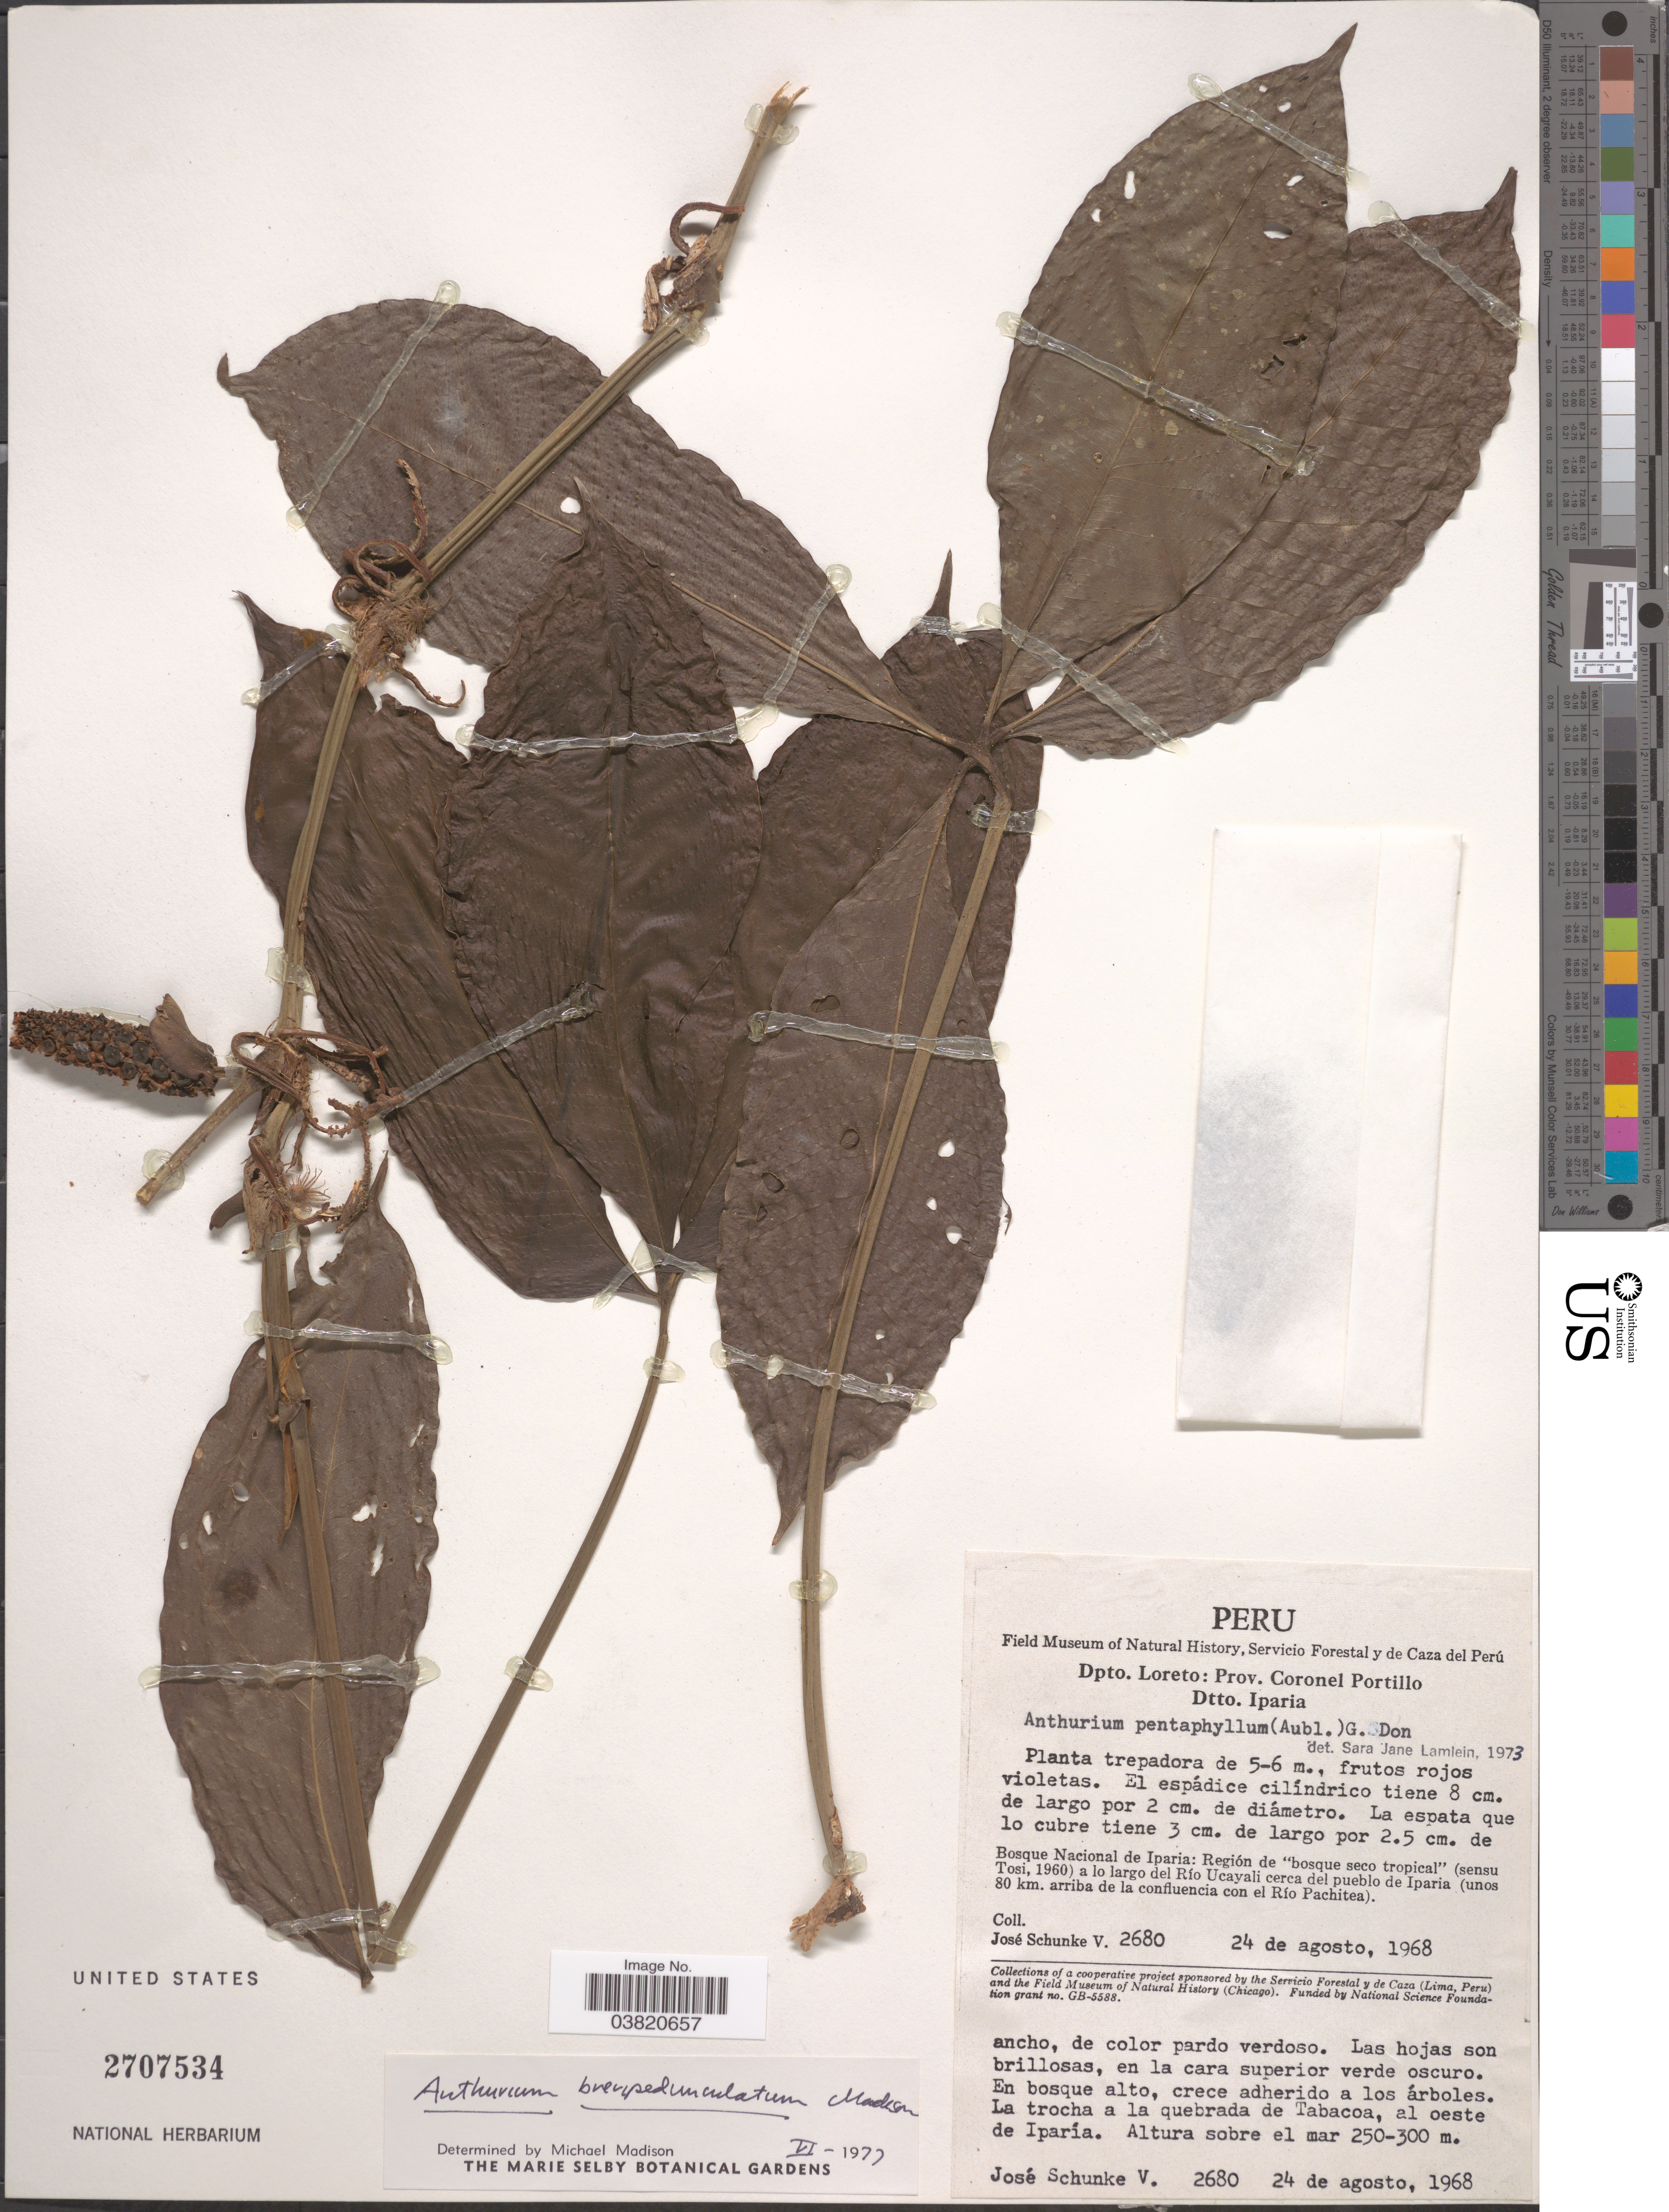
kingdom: Plantae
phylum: Tracheophyta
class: Liliopsida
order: Alismatales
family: Araceae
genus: Anthurium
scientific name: Anthurium brevipedunculatum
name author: Madison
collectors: J. Schunke Vigo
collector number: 2680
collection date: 1968-08-24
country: Peru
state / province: Loreto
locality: Dpto. Loreto: Prov. Coronel Portillo. Dtto. Iparia. Bosque Nacional de Iparia: Región de "bosque seco tropical" (sensu Tosi, 1960) a lo largo del Río Ucayali cerca del pueblo de Iparia (unos 80 km. arriba de la confluencia con el Río Pachitea). La trocha a la quebrada de Tabacoa, al oeste de Iparía.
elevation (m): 250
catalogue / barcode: US 2707534